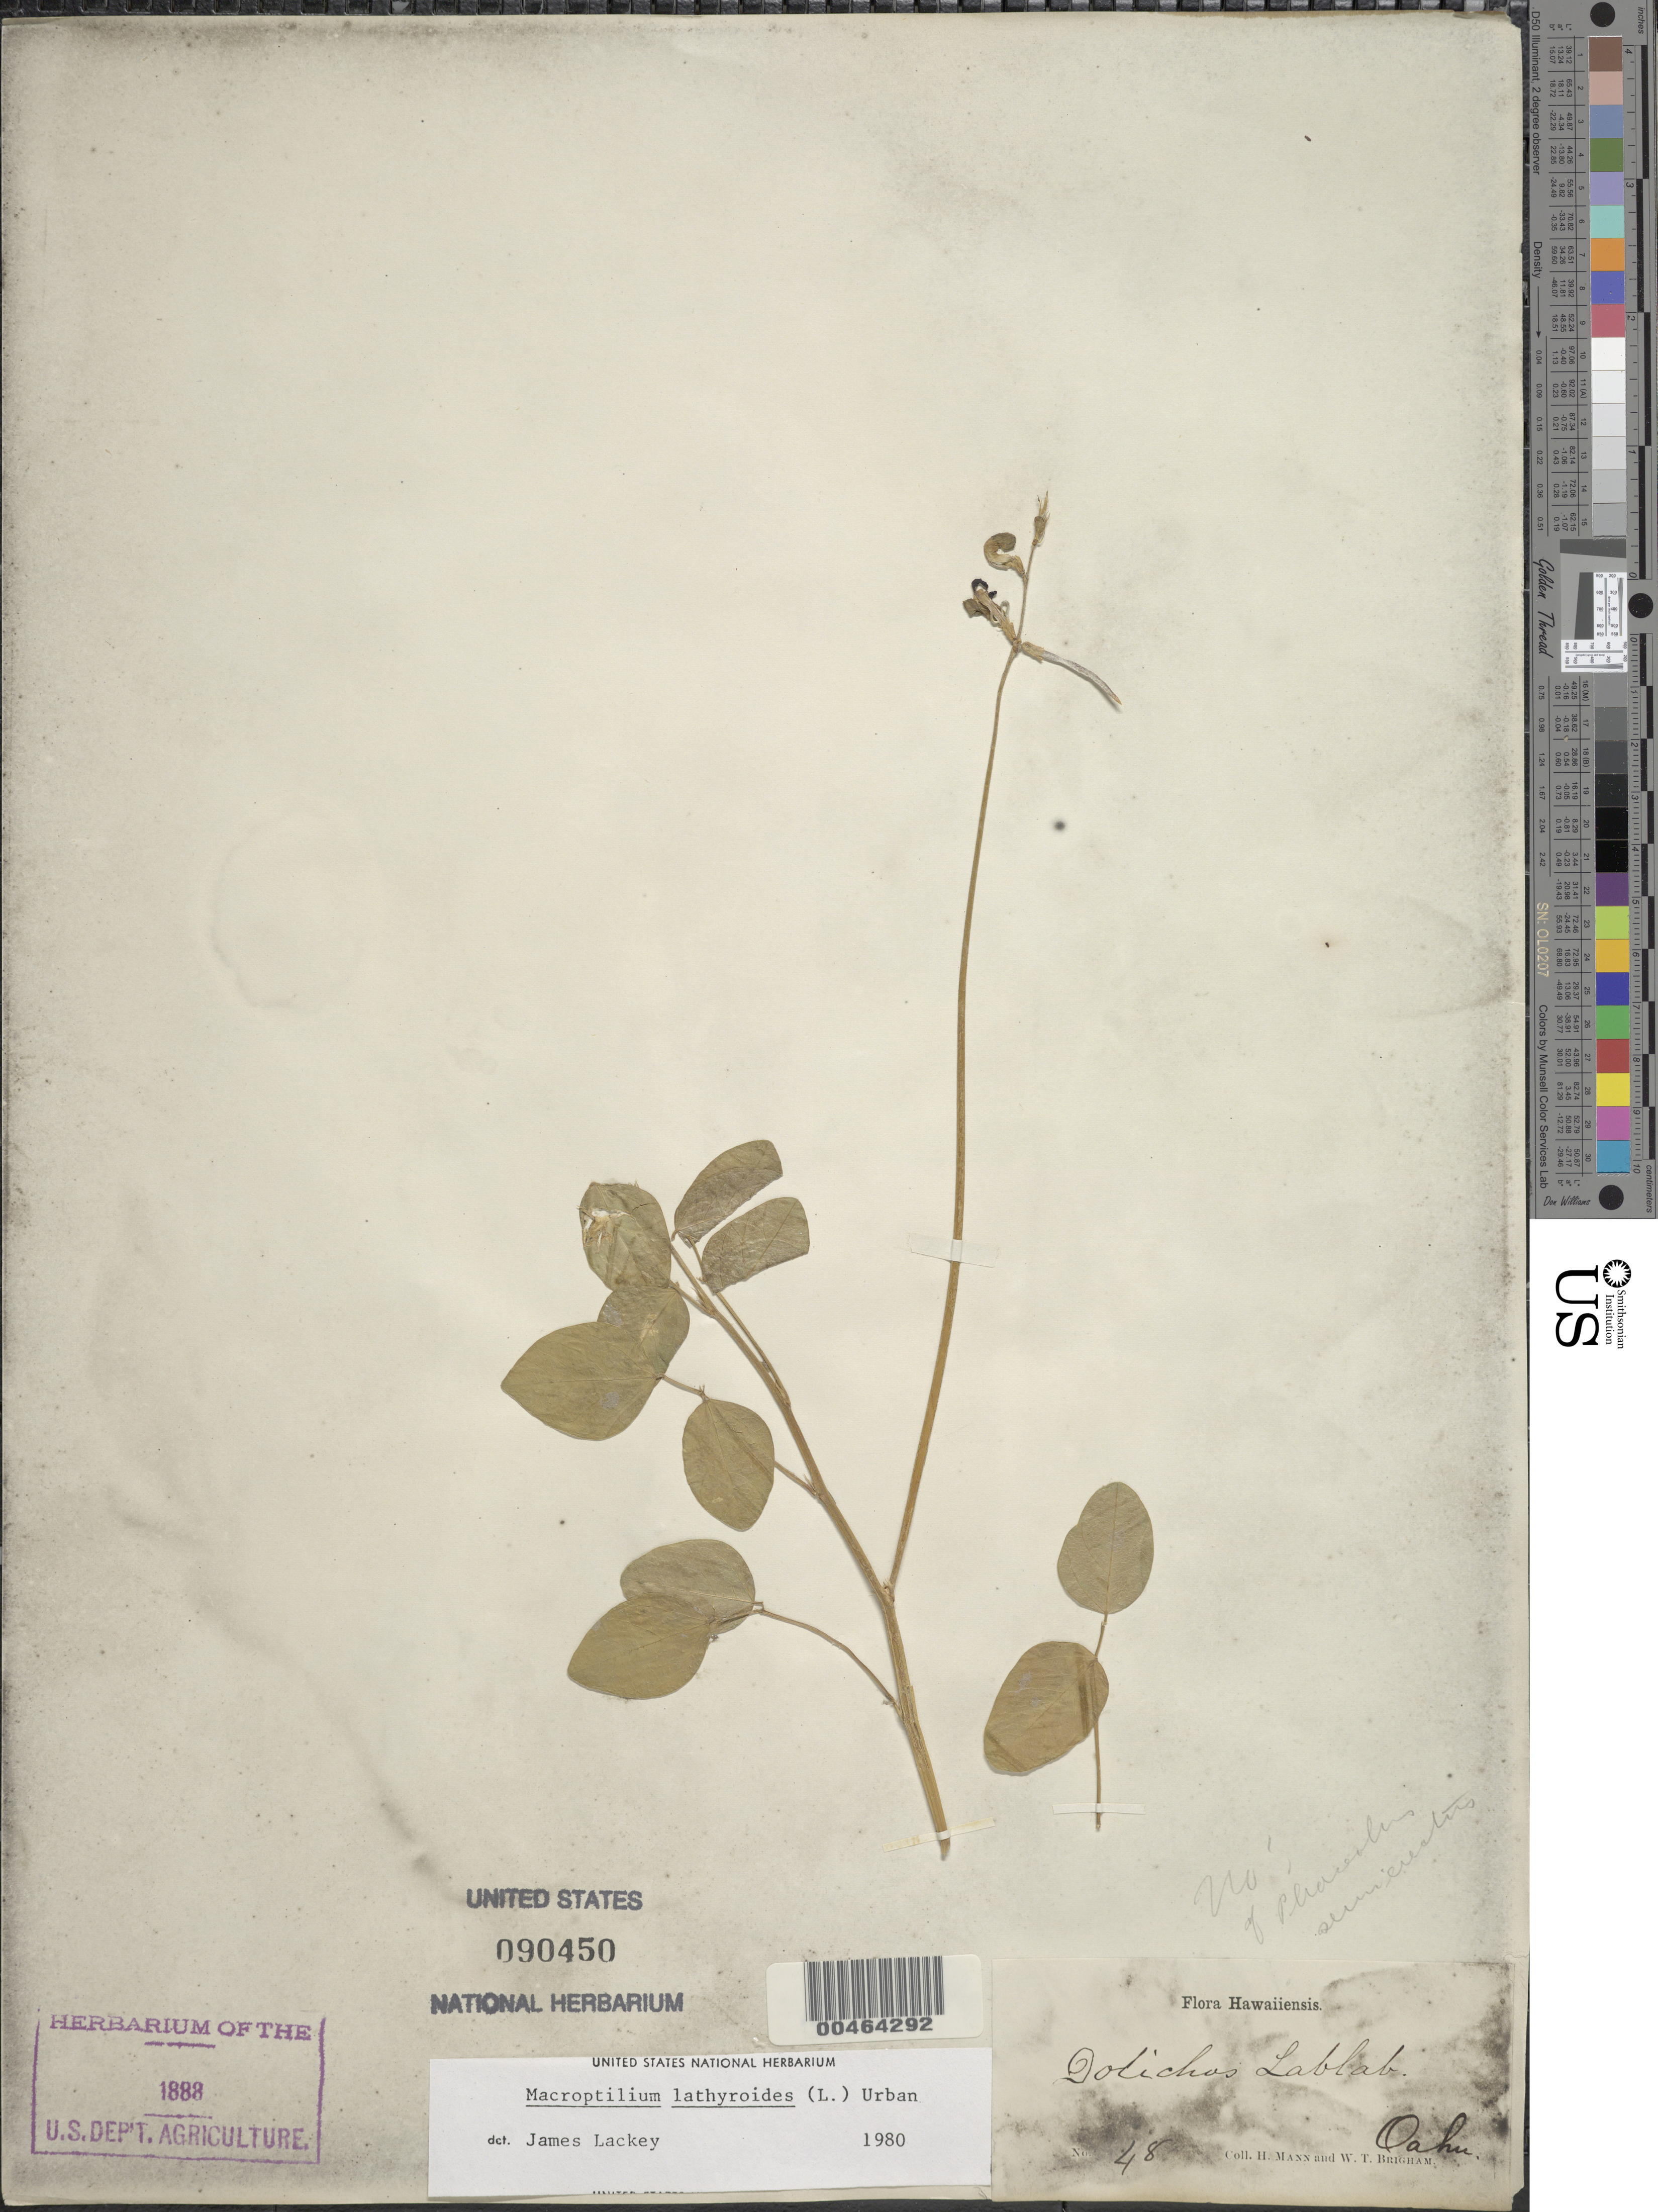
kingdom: Plantae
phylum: Tracheophyta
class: Magnoliopsida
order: Fabales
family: Fabaceae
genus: Macroptilium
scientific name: Macroptilium lathyroides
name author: (L.) Urb.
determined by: Lackey, J.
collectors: H. Mann & W. T. Brigham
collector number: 48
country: United States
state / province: Hawaii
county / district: Honolulu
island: Oahu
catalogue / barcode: US 90450